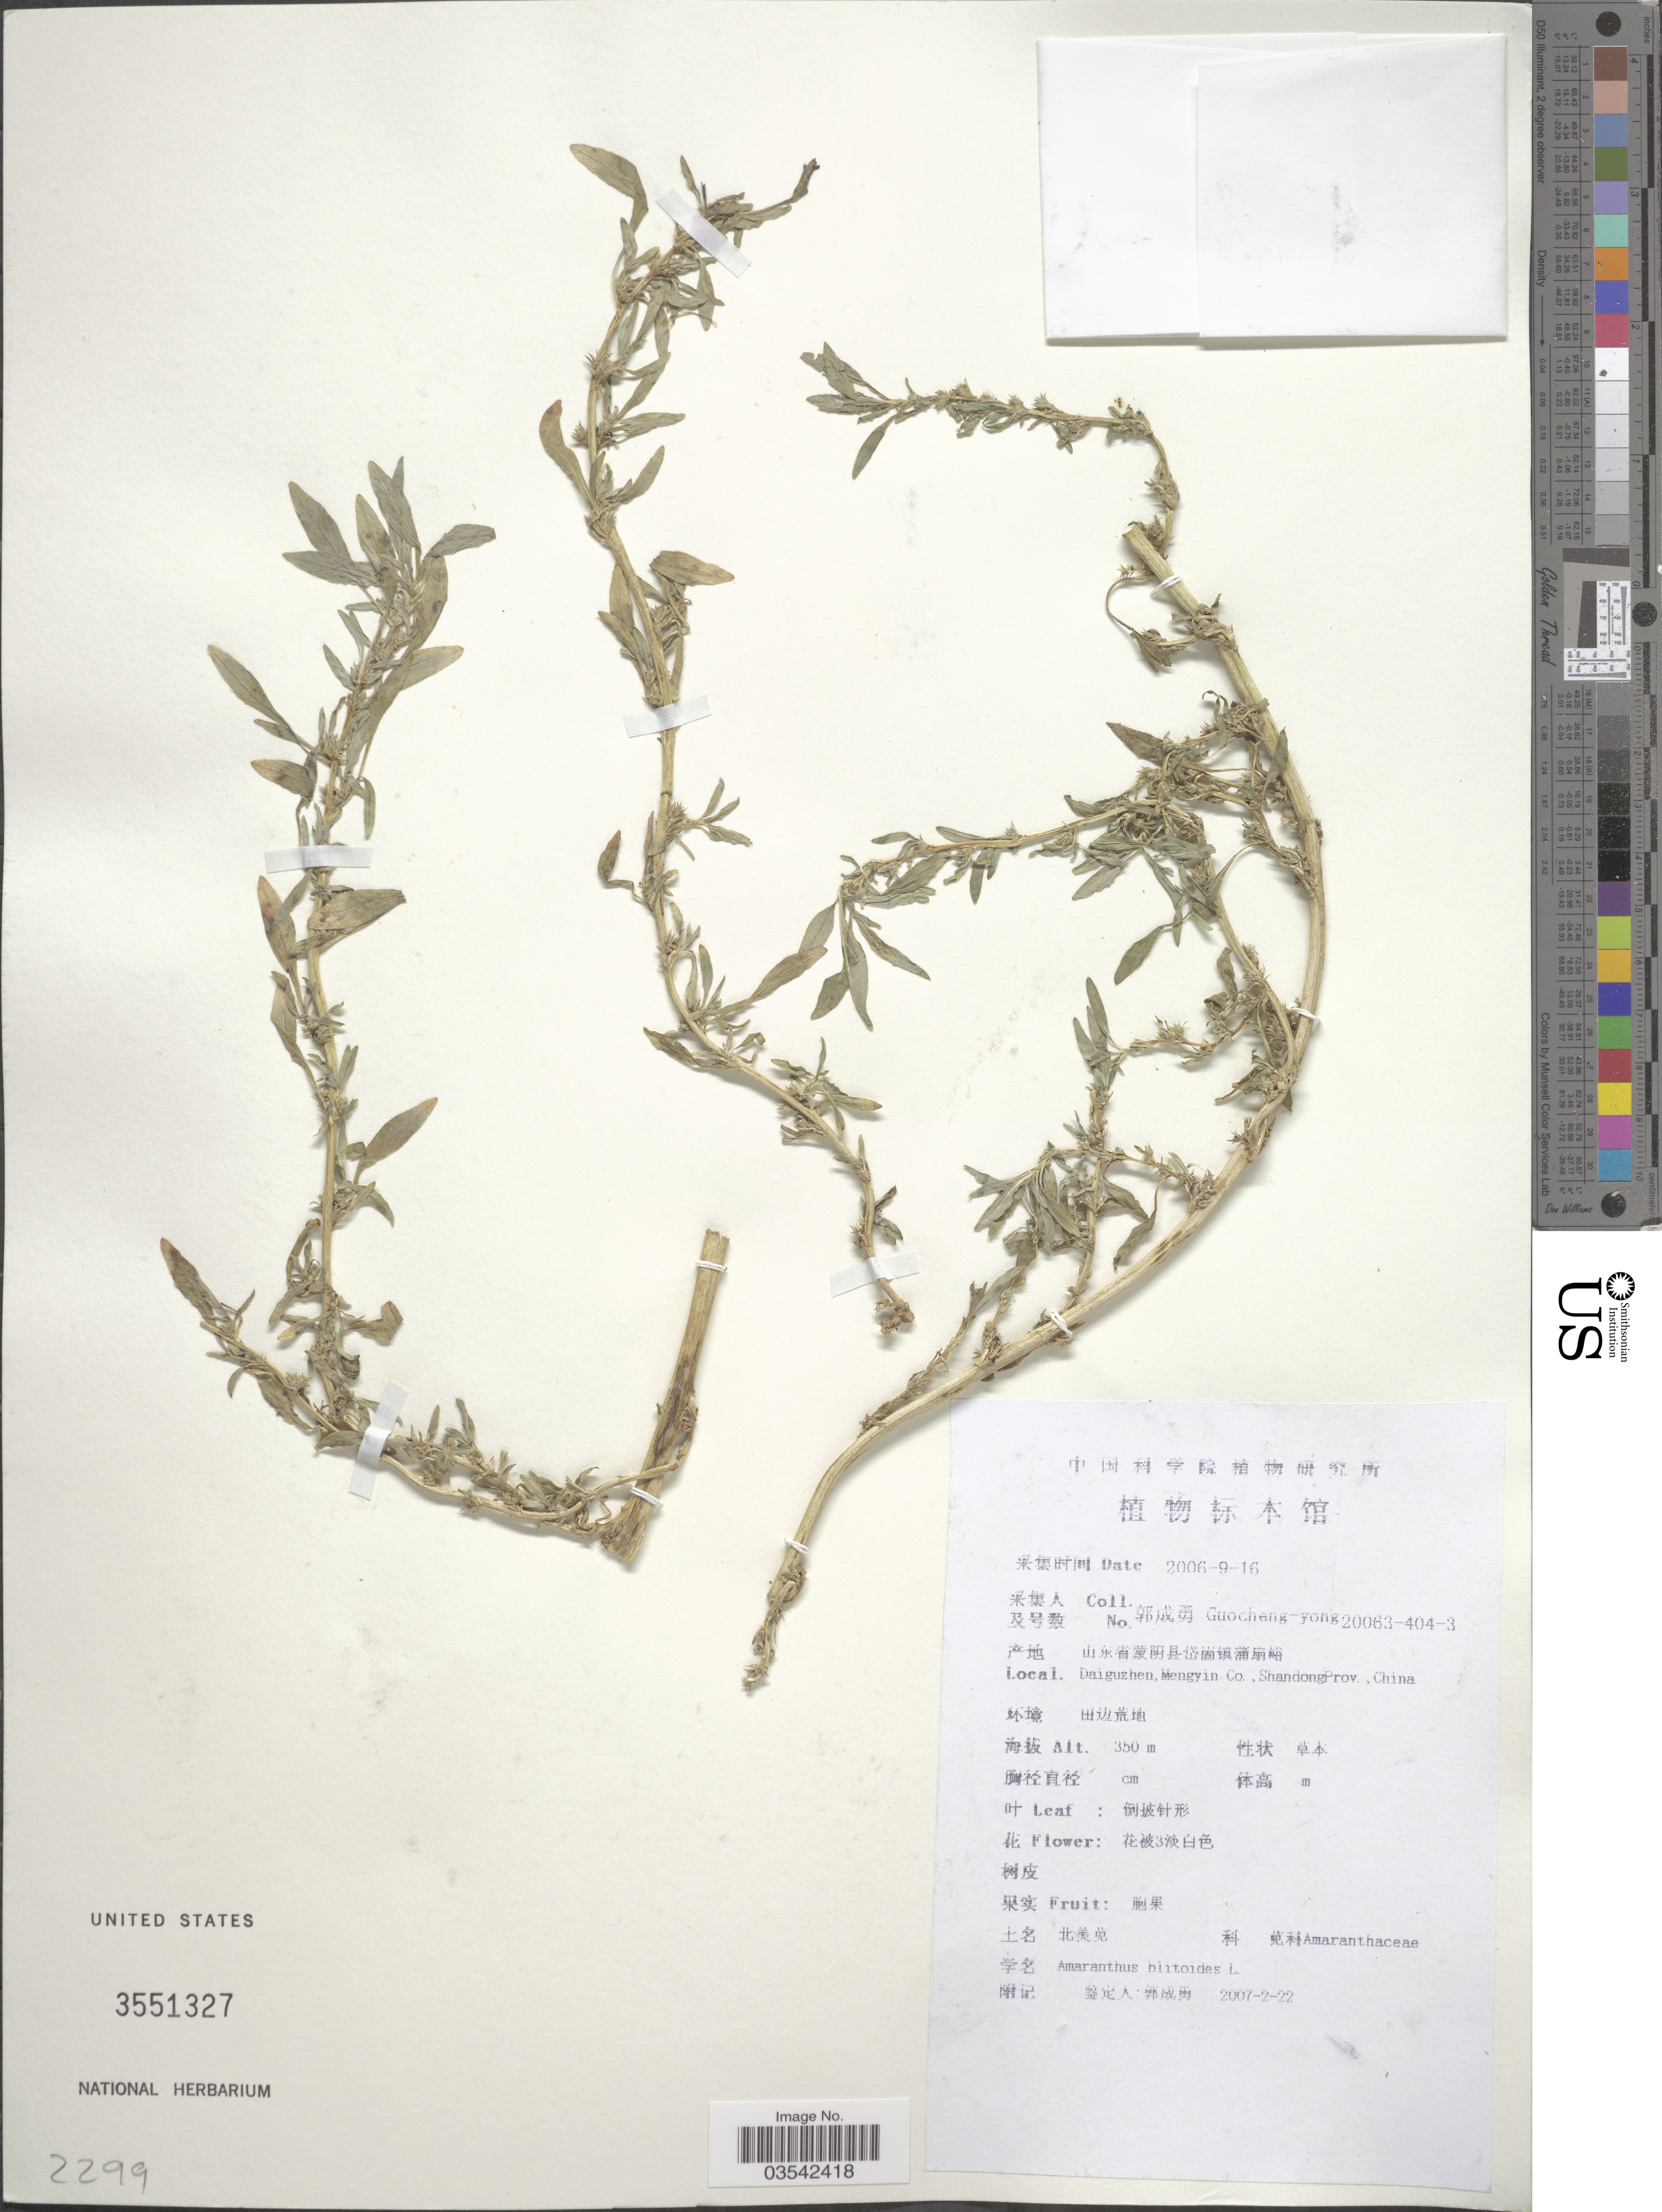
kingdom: Plantae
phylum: Tracheophyta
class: Magnoliopsida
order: Caryophyllales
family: Amaranthaceae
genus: Amaranthus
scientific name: Amaranthus blitoides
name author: S. Watson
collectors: Guo cheng-yong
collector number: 20063-404-3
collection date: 2006-09-16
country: China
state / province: Shandong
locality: Daiguzhen, Mengyin Co.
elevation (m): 350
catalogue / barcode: US 3551327